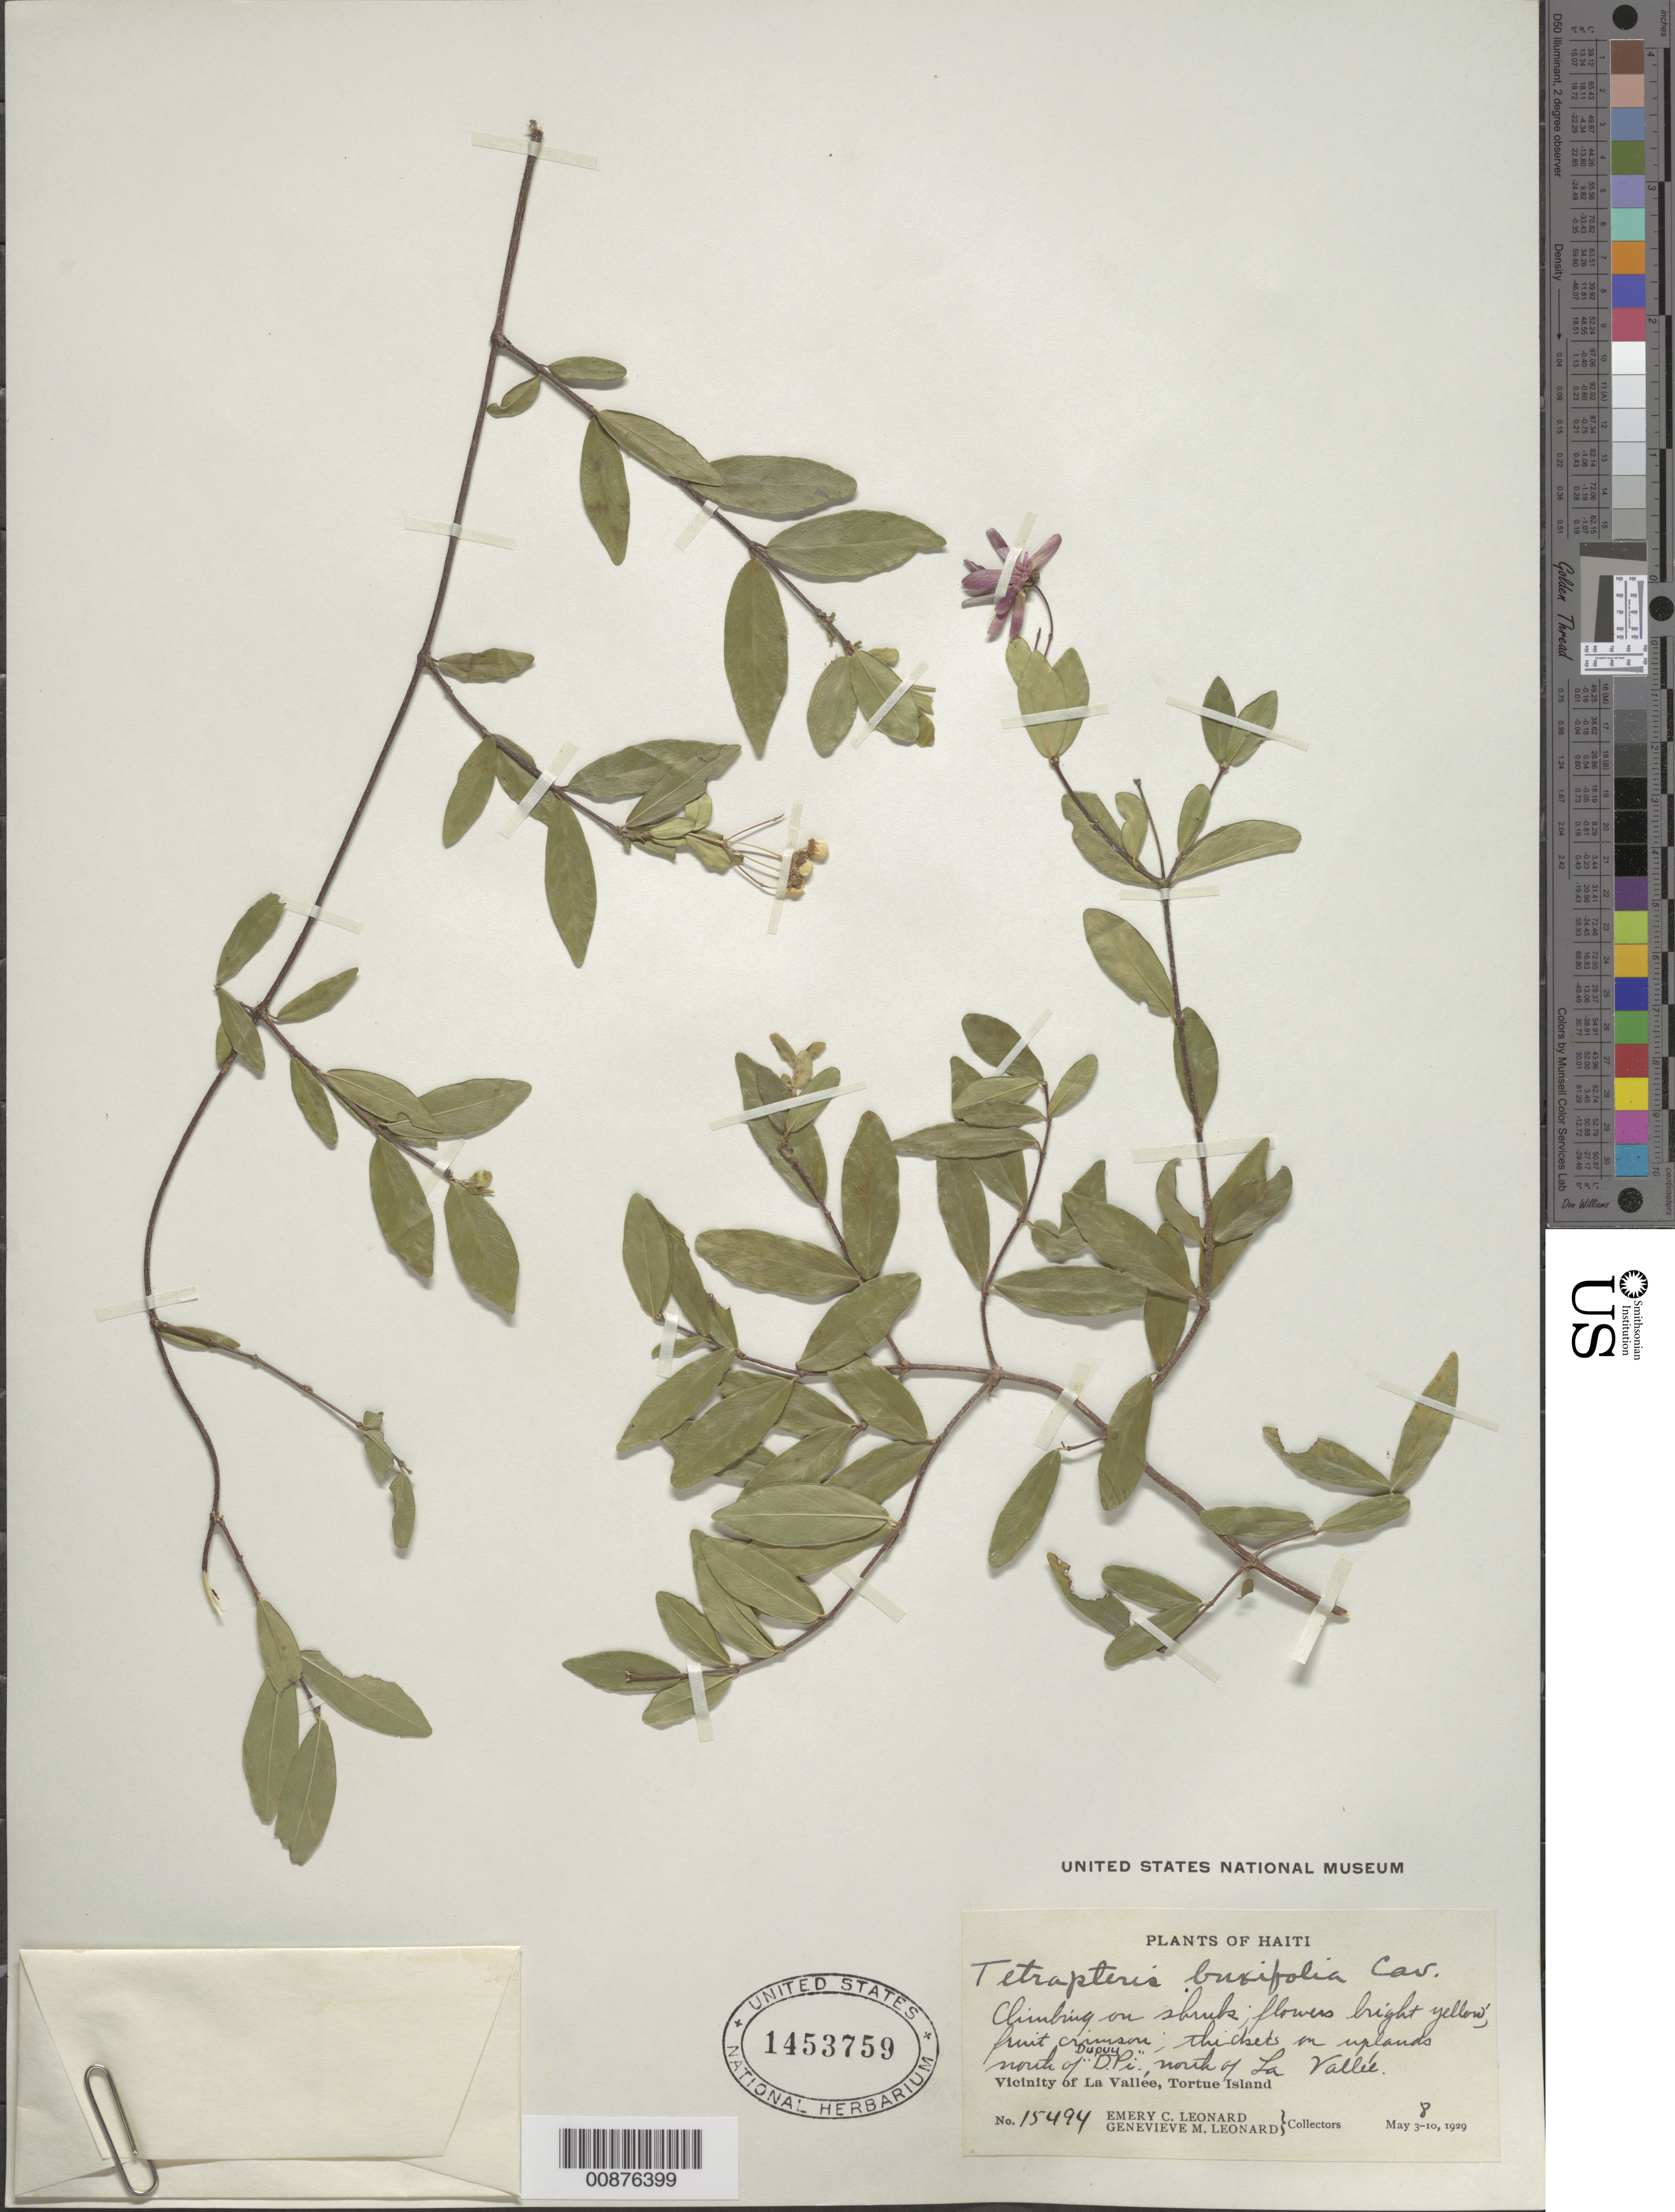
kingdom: Plantae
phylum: Tracheophyta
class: Magnoliopsida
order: Malpighiales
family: Malpighiaceae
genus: Tetrapterys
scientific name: Tetrapterys buxifolia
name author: Cav.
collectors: E. C. Leonard & G. M. Leonard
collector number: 15494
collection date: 1929-05-08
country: Haiti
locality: North of "D. Pi." Dupuy, north of La Vallée. Vicinity of La Vallée, Tortue Island.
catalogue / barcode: US 1453759